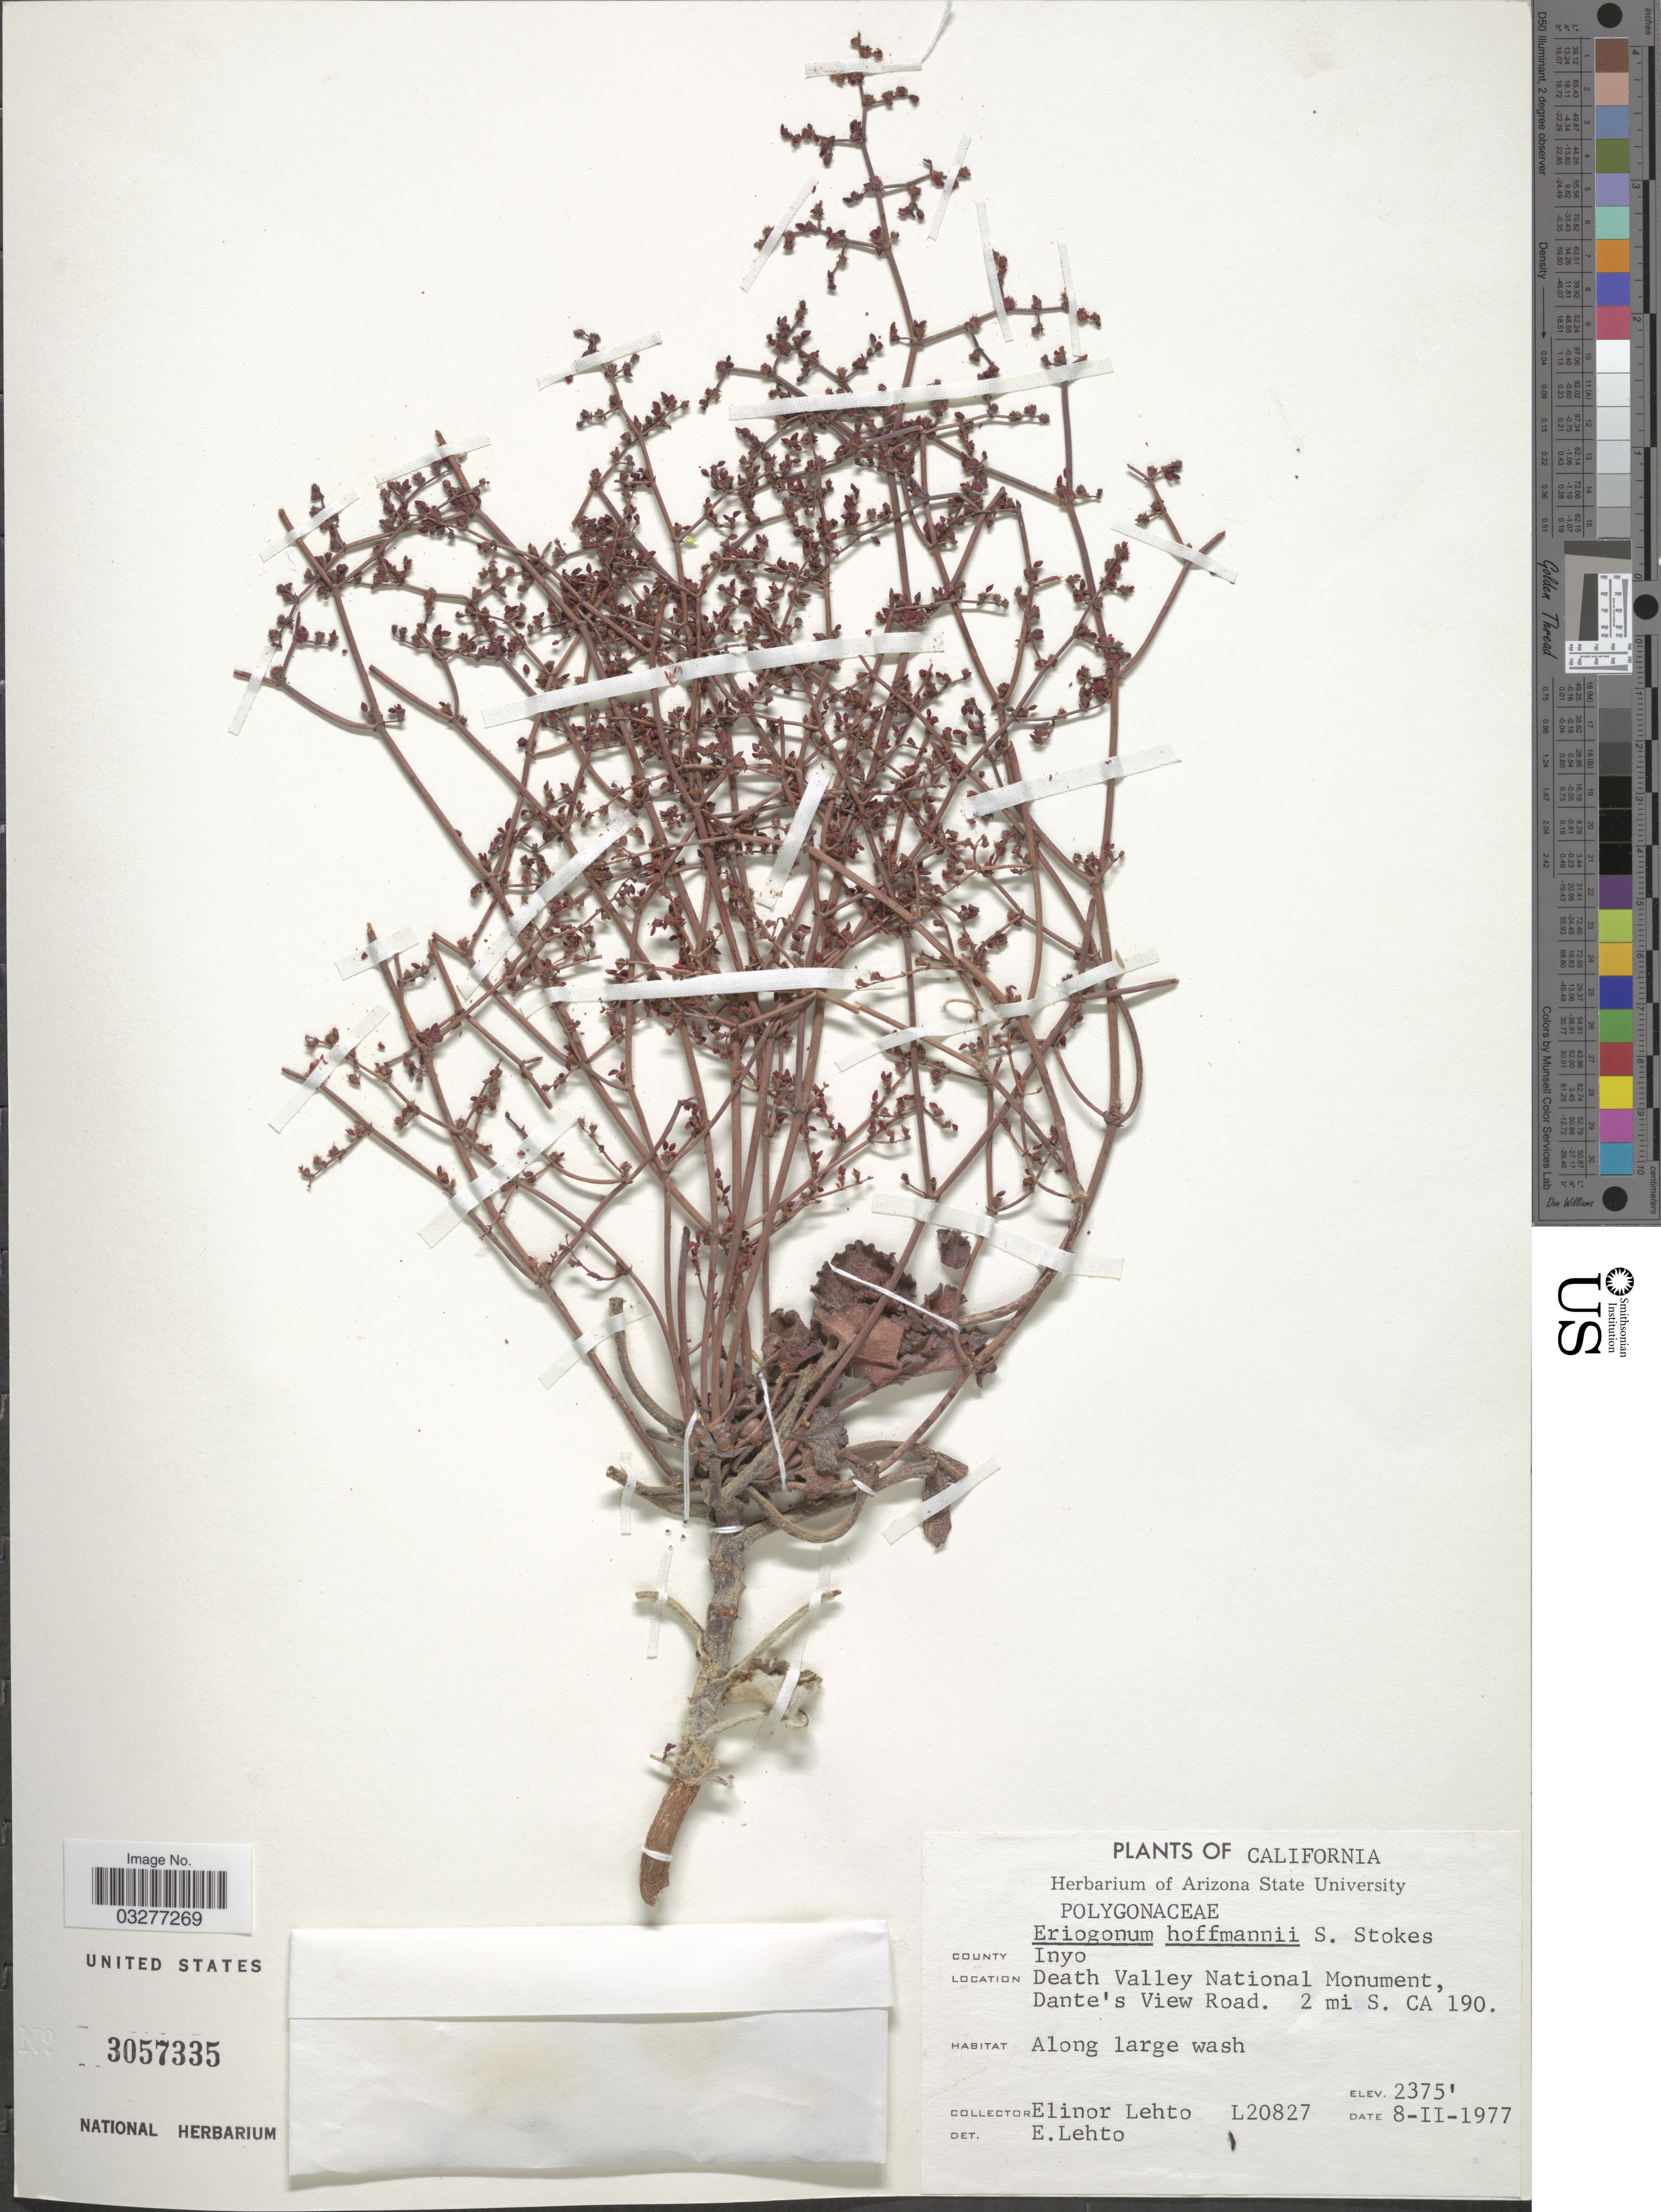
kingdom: Plantae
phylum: Tracheophyta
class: Magnoliopsida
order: Caryophyllales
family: Polygonaceae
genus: Eriogonum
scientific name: Eriogonum hoffmannii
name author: S. Stokes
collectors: E. Lehto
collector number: L20827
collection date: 1977-02-08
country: United States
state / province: California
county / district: Inyo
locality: County Inyo. Death Valley National Monument, Dante's View Road. 2 mi S. CA 190.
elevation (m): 724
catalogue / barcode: US 3057335